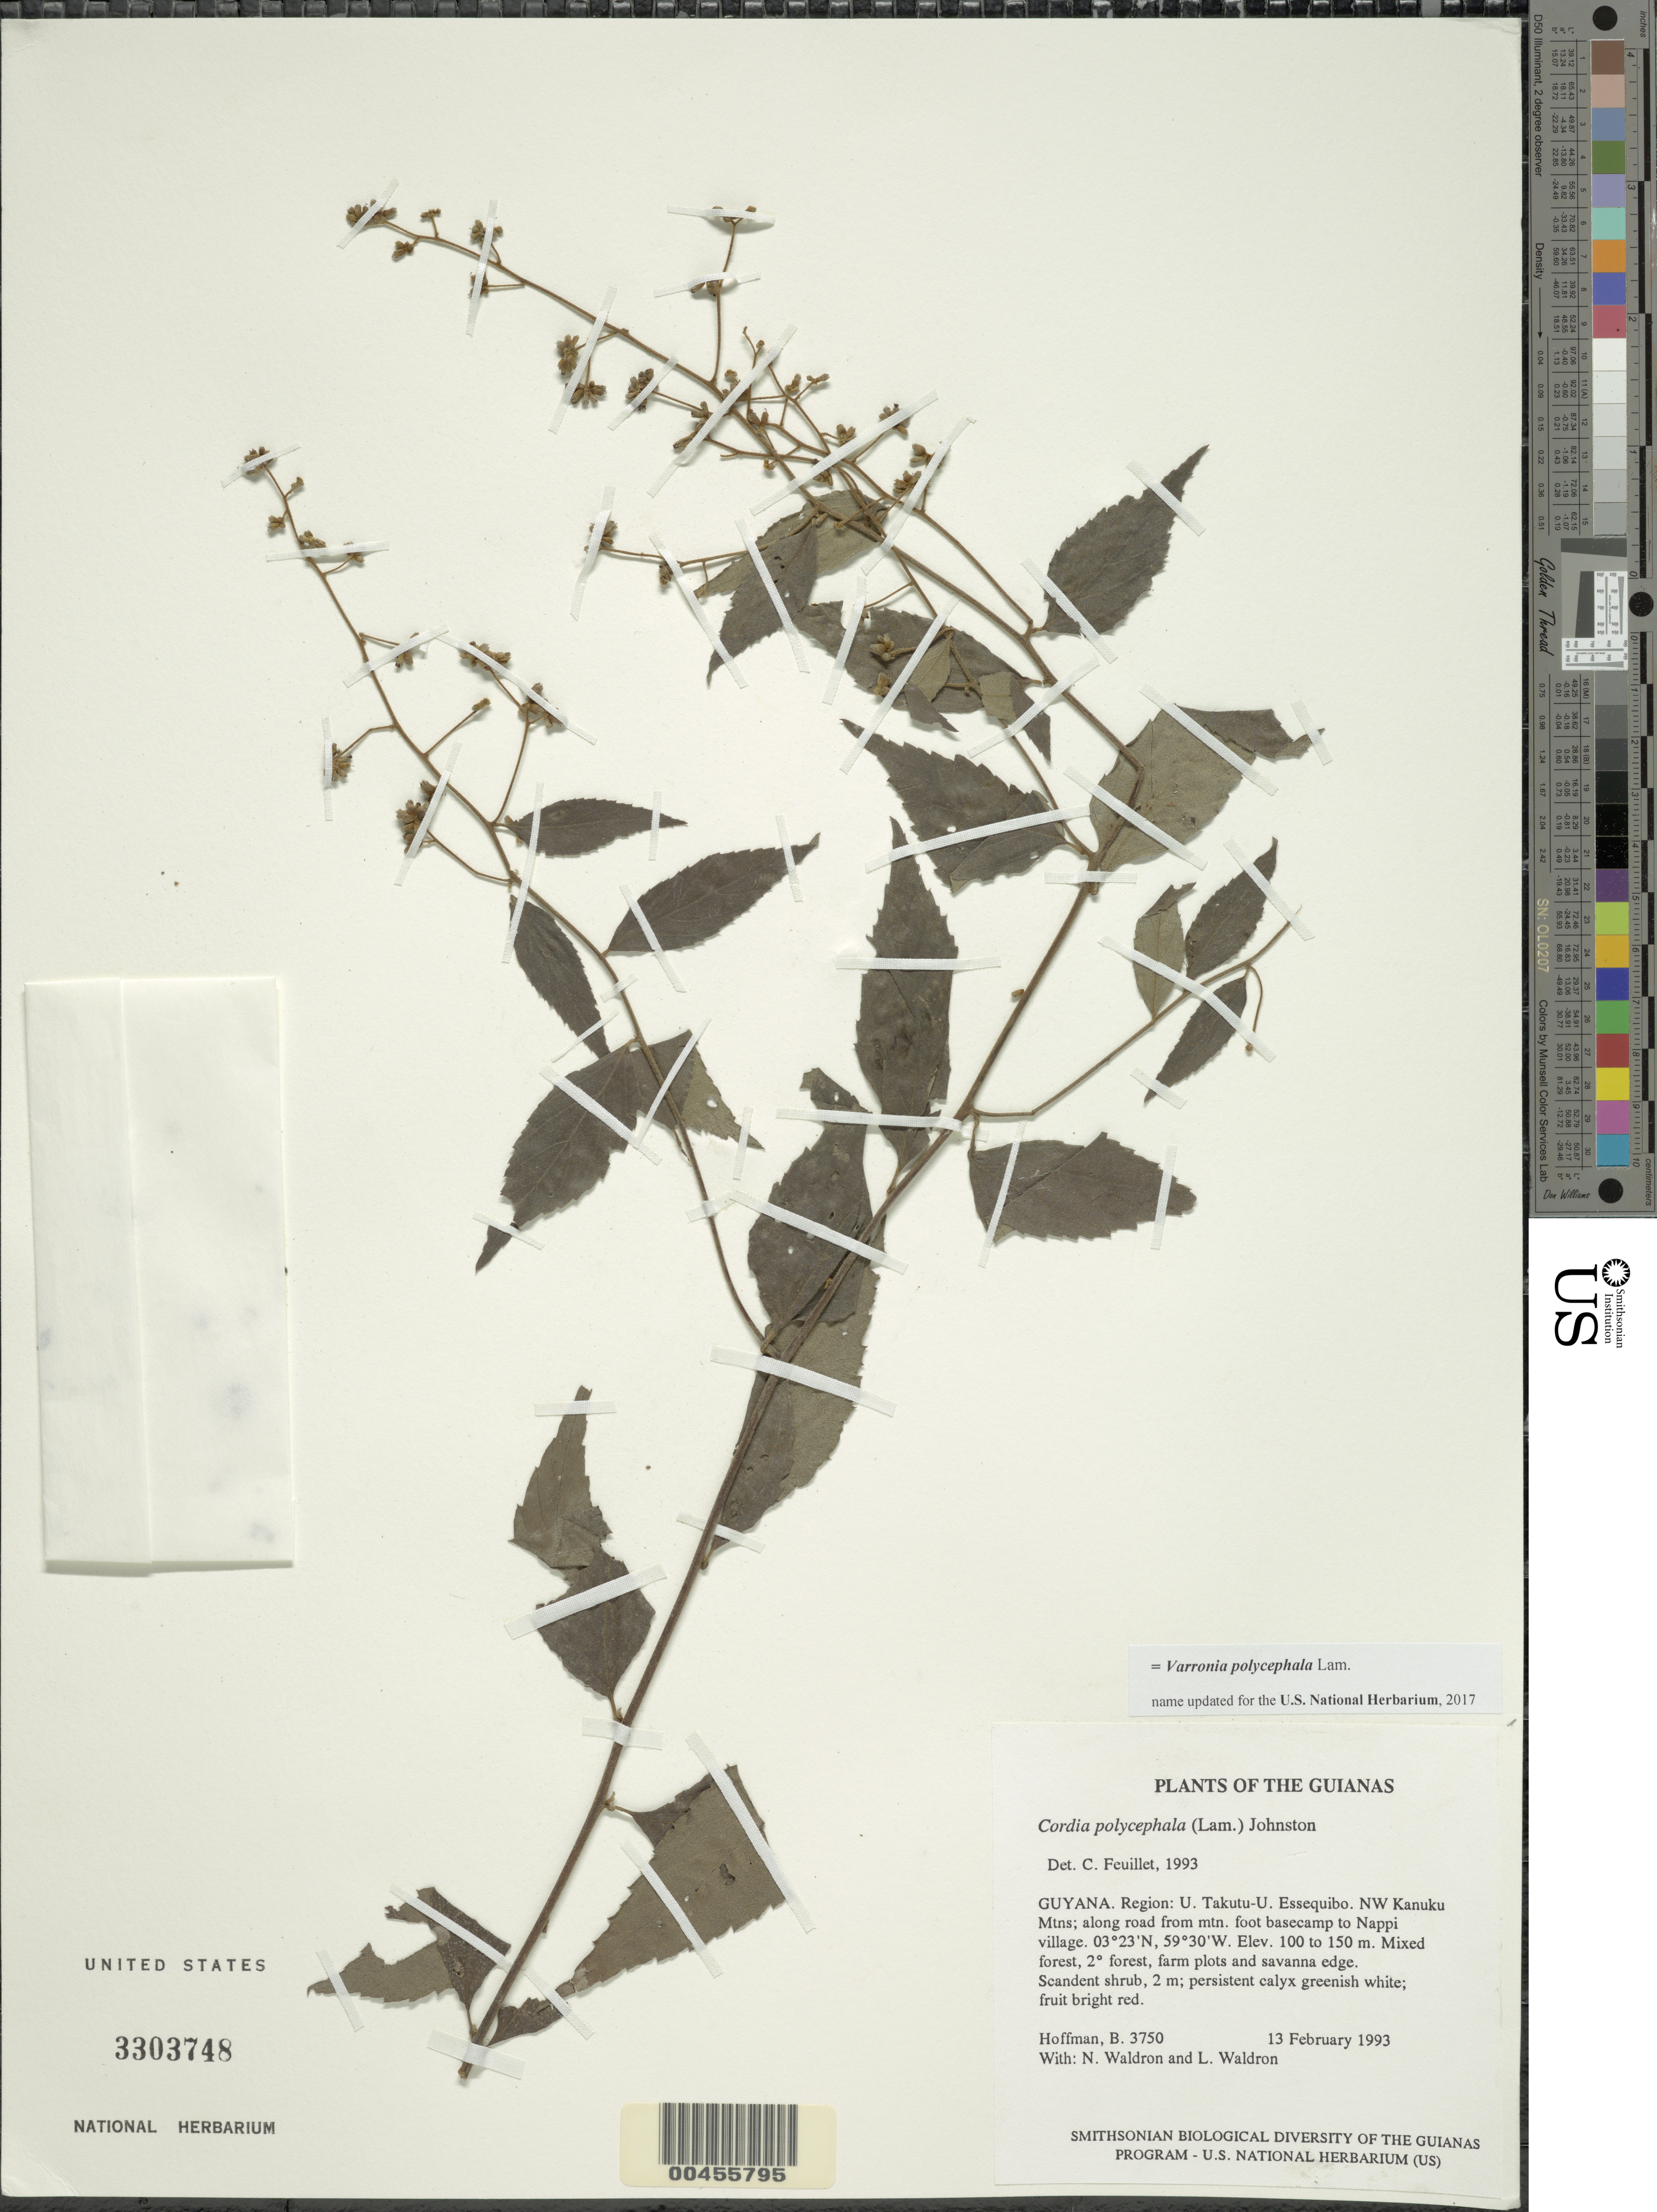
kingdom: Plantae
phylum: Tracheophyta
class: Magnoliopsida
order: Boraginales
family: Cordiaceae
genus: Varronia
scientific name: Varronia polycephala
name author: Lam.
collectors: B. Hoffman, N. Waldron & L. Waldron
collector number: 3750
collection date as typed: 13 February 1993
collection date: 1993-02-13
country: Guyana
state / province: U. Takutu-U. Essequibo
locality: NW Kanuku Mountains; along road from mountain foot basecamp to Nappi village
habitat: Mixed forest, secondary forest, farm plots and savanna edge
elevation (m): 100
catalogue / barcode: US 3303748